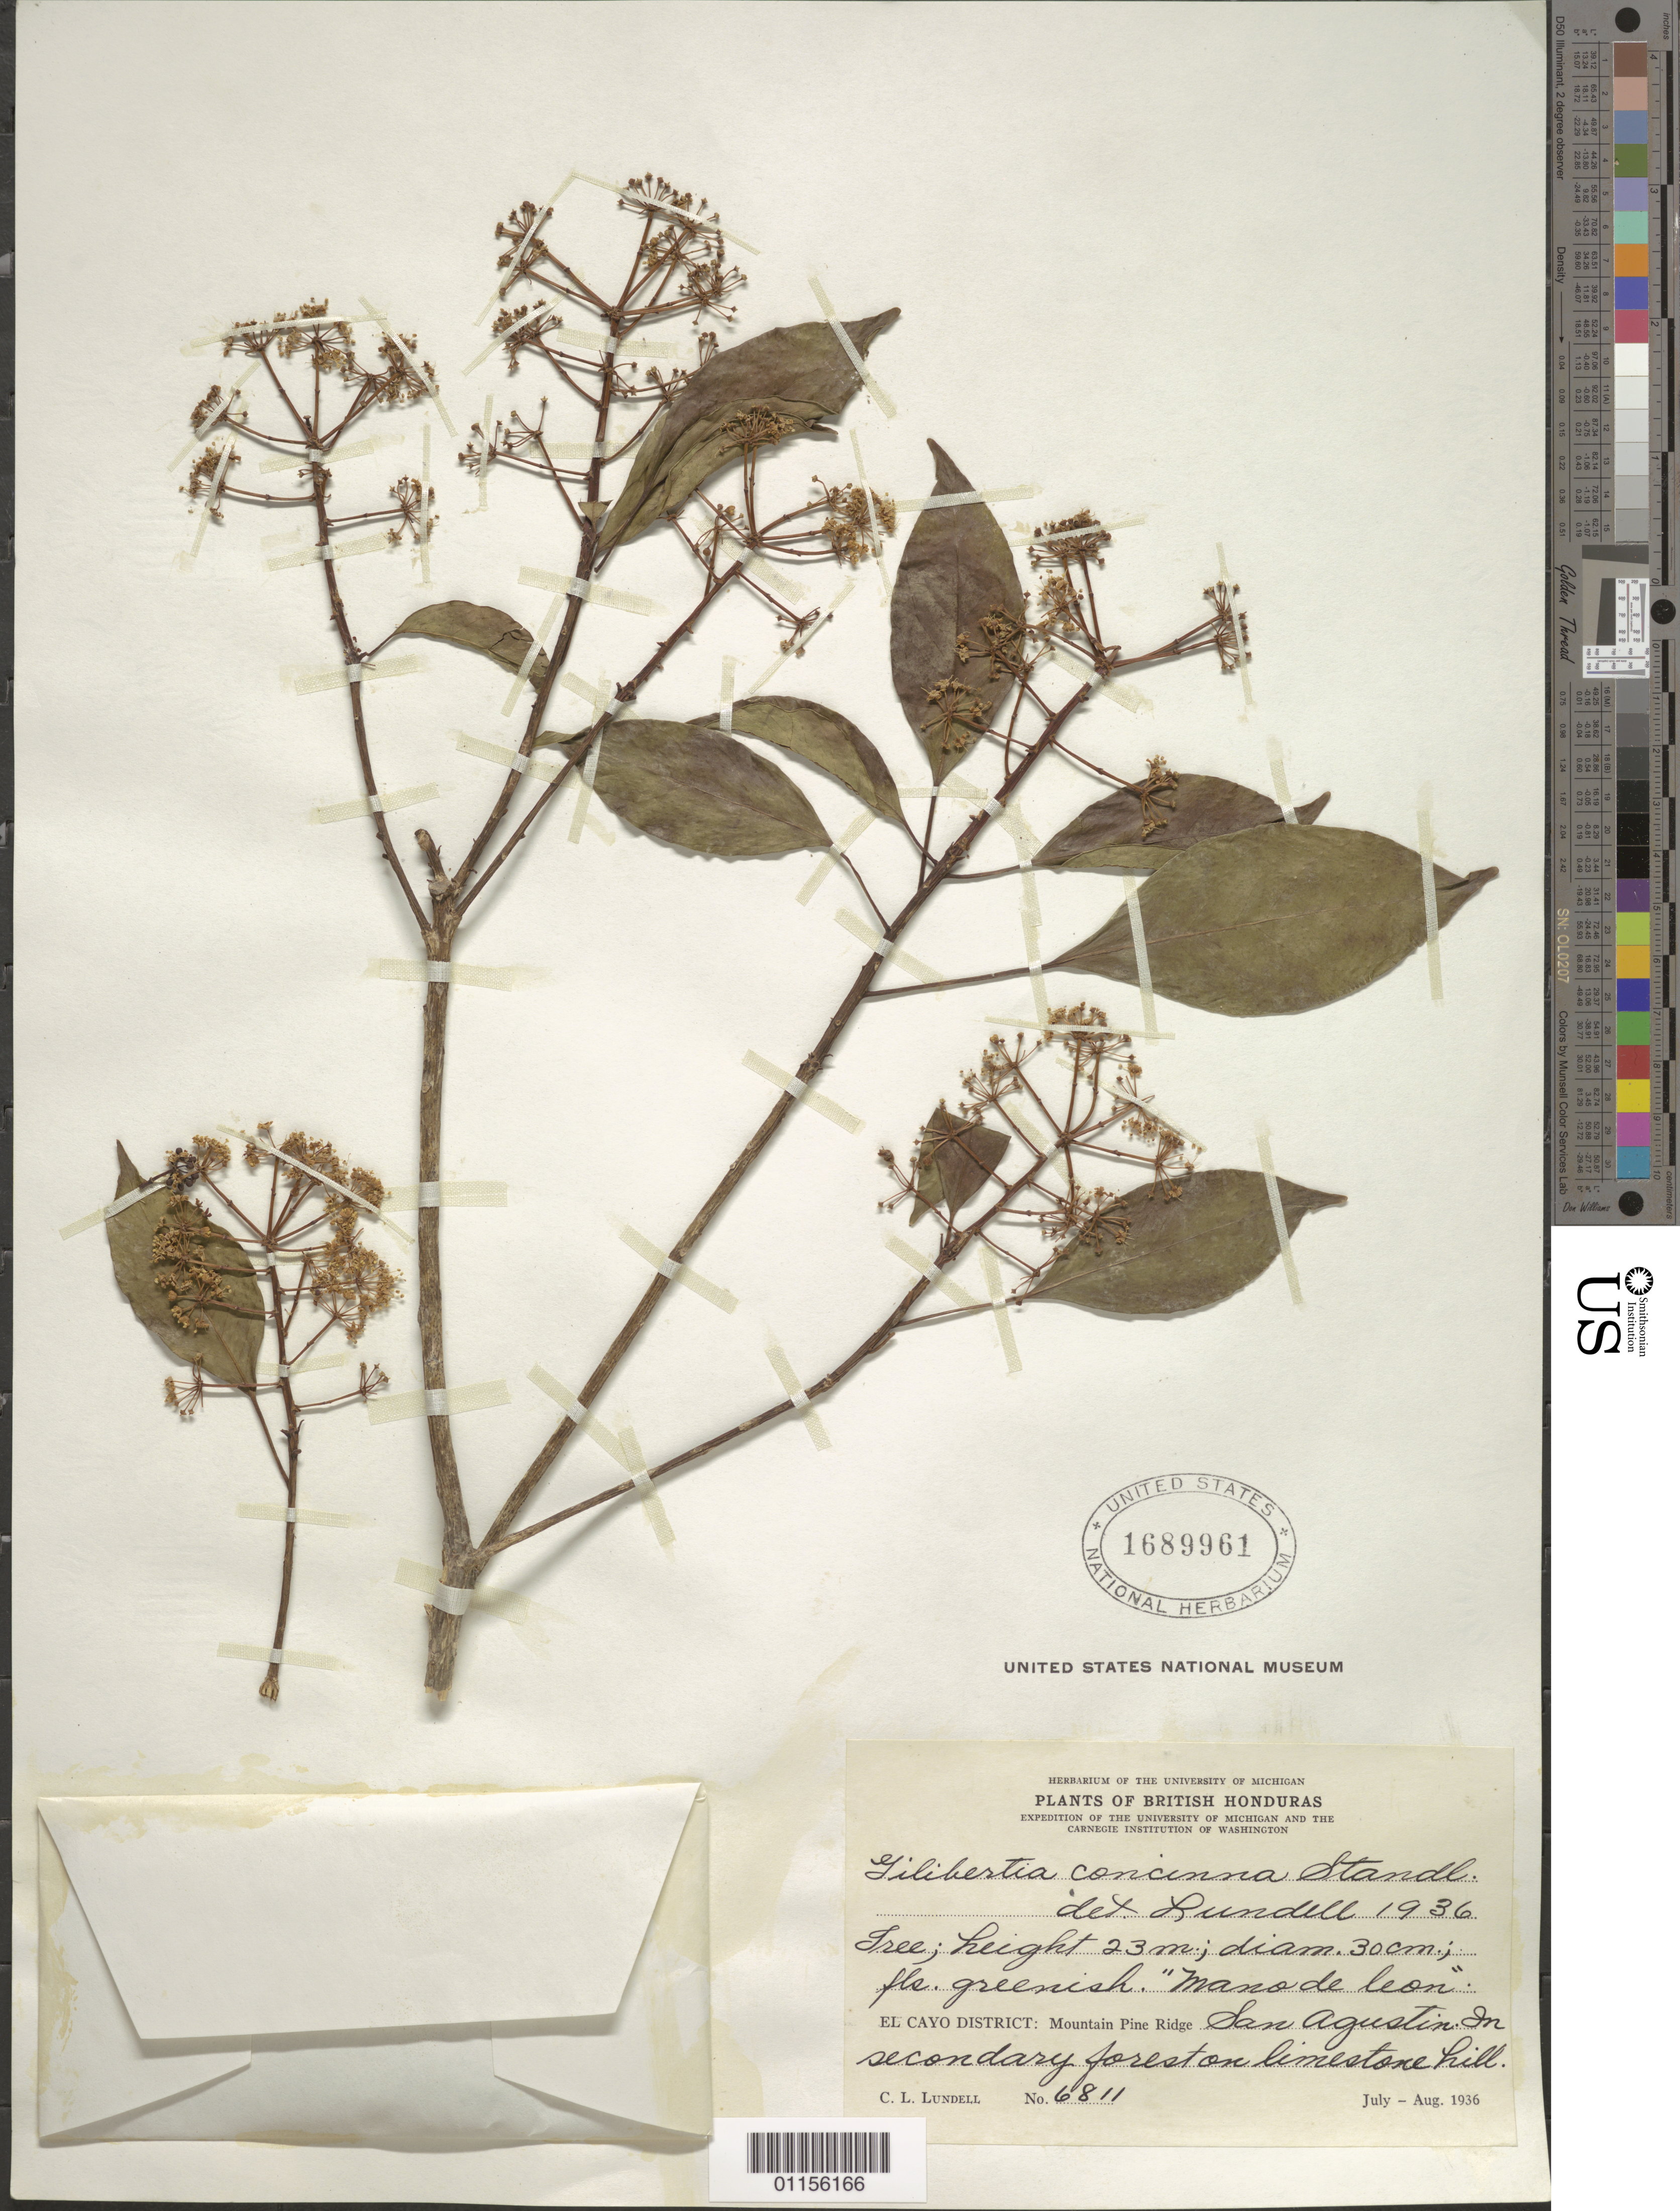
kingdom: Plantae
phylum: Tracheophyta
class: Magnoliopsida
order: Apiales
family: Araliaceae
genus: Dendropanax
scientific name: Dendropanax arboreus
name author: (L.) Decne. & Planch.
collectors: C. L. Lundell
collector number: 6811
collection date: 1936-06/1936-08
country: Belize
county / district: El Cayo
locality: Mt Pine Ridge, San Agustin.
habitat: Tree, in secondary forest on limestone hill.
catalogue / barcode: US 1689961